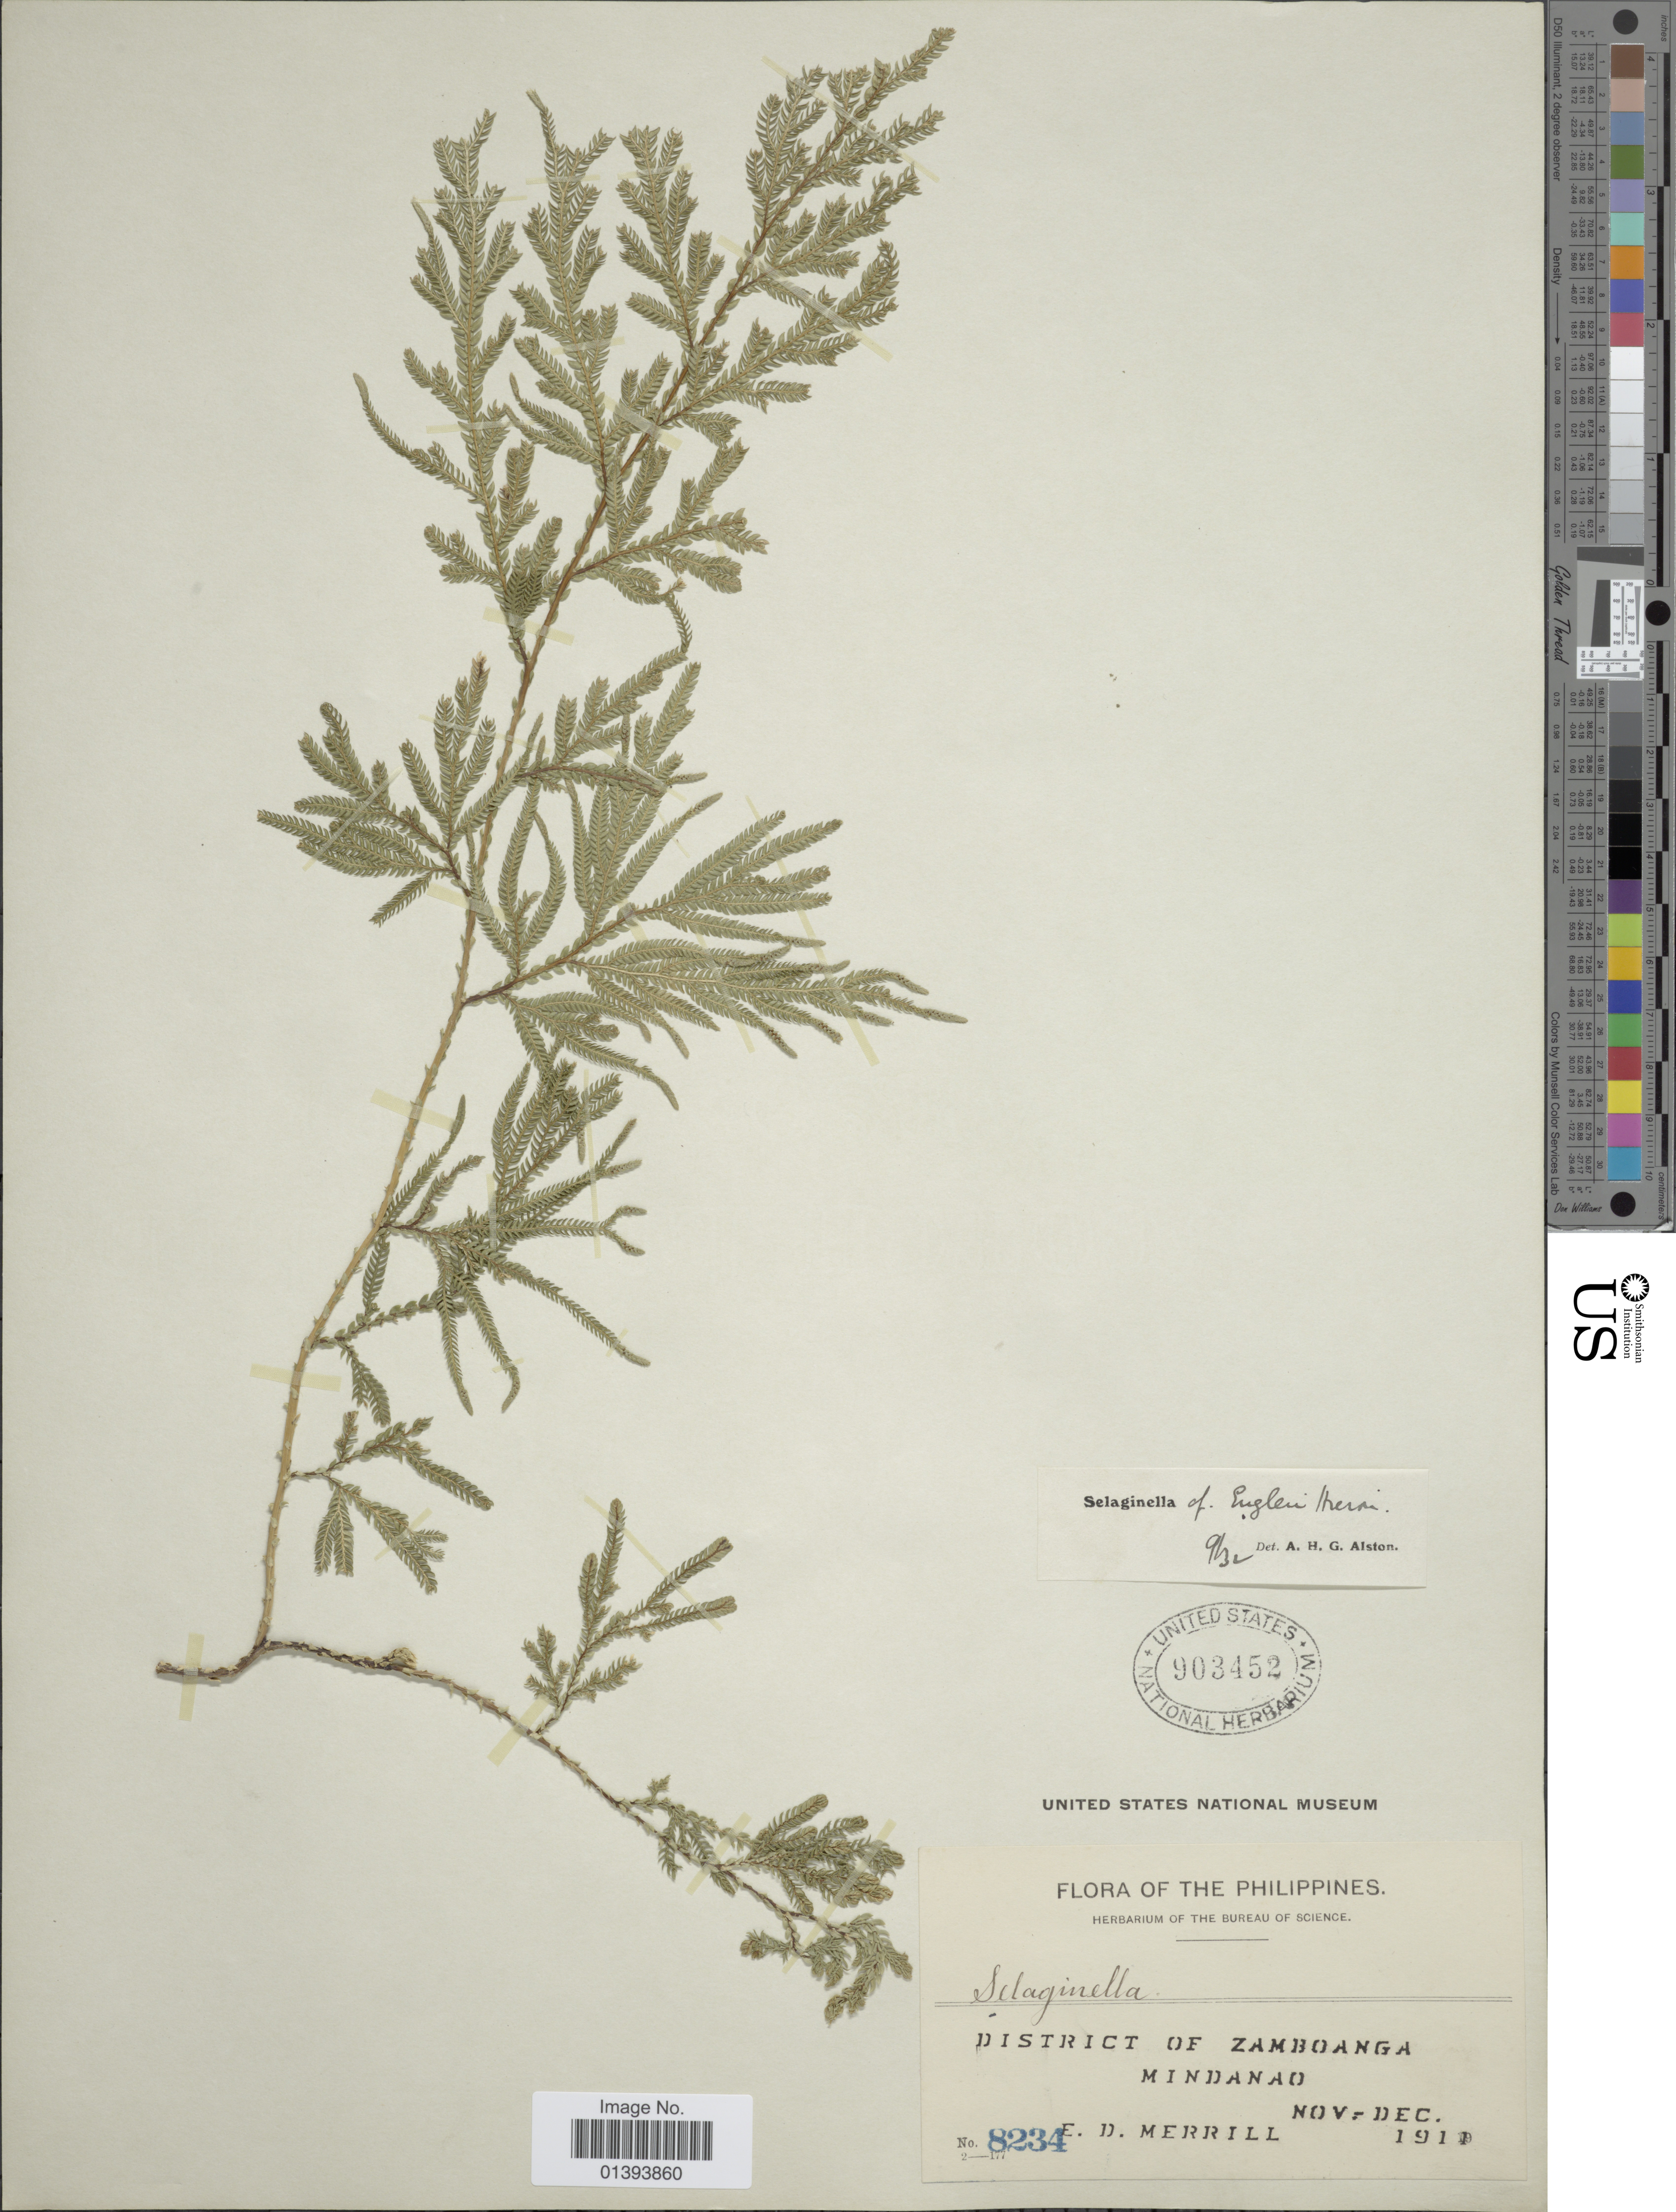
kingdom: Plantae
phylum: Tracheophyta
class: Lycopodiopsida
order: Selaginellales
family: Selaginellaceae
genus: Selaginella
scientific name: Selaginella engleri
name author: Hieron.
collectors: E. D. Merrill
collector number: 8234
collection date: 1911-11/1911-12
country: Philippines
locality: District of Zamboanga, Mindanao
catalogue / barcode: US 903452